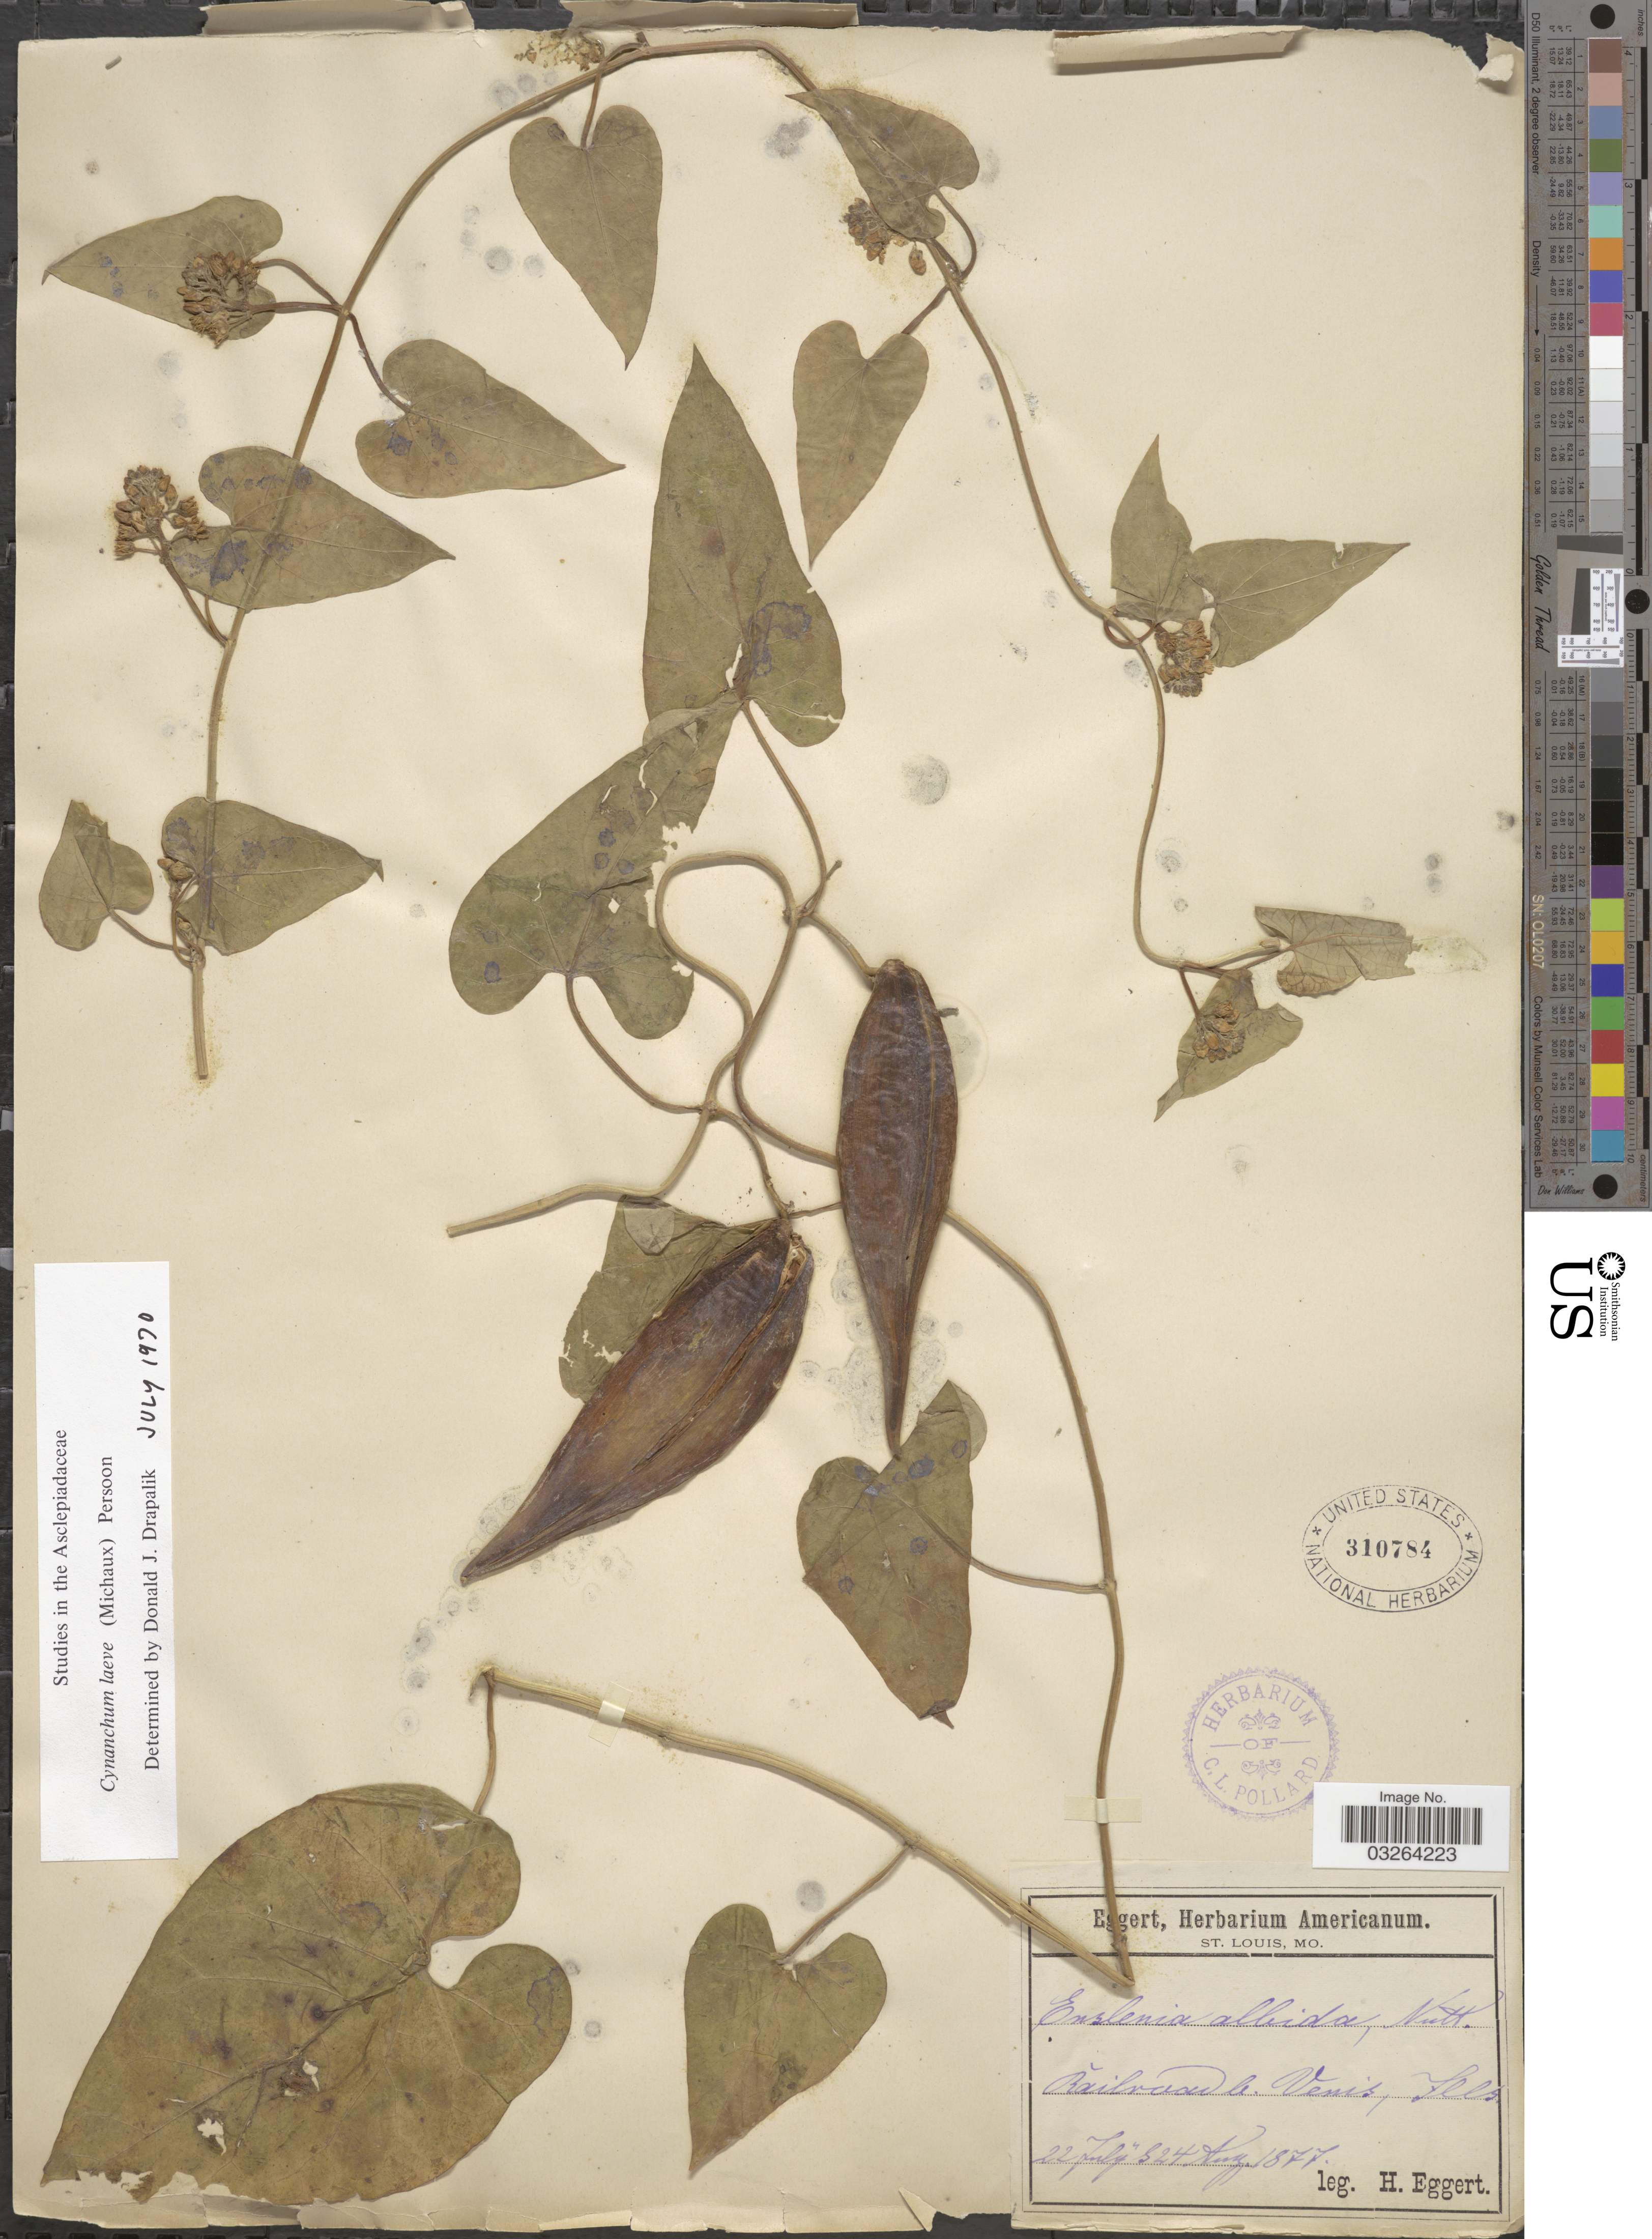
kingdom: Plantae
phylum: Tracheophyta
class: Magnoliopsida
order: Gentianales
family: Apocynaceae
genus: Cynanchum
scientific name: Cynanchum laeve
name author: (Michx.) Pers.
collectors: H. Eggert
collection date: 1877-07-22/1877-08-24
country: United States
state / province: Illinois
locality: Railroad b. Venice [Railroad by Venice]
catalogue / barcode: US 310784